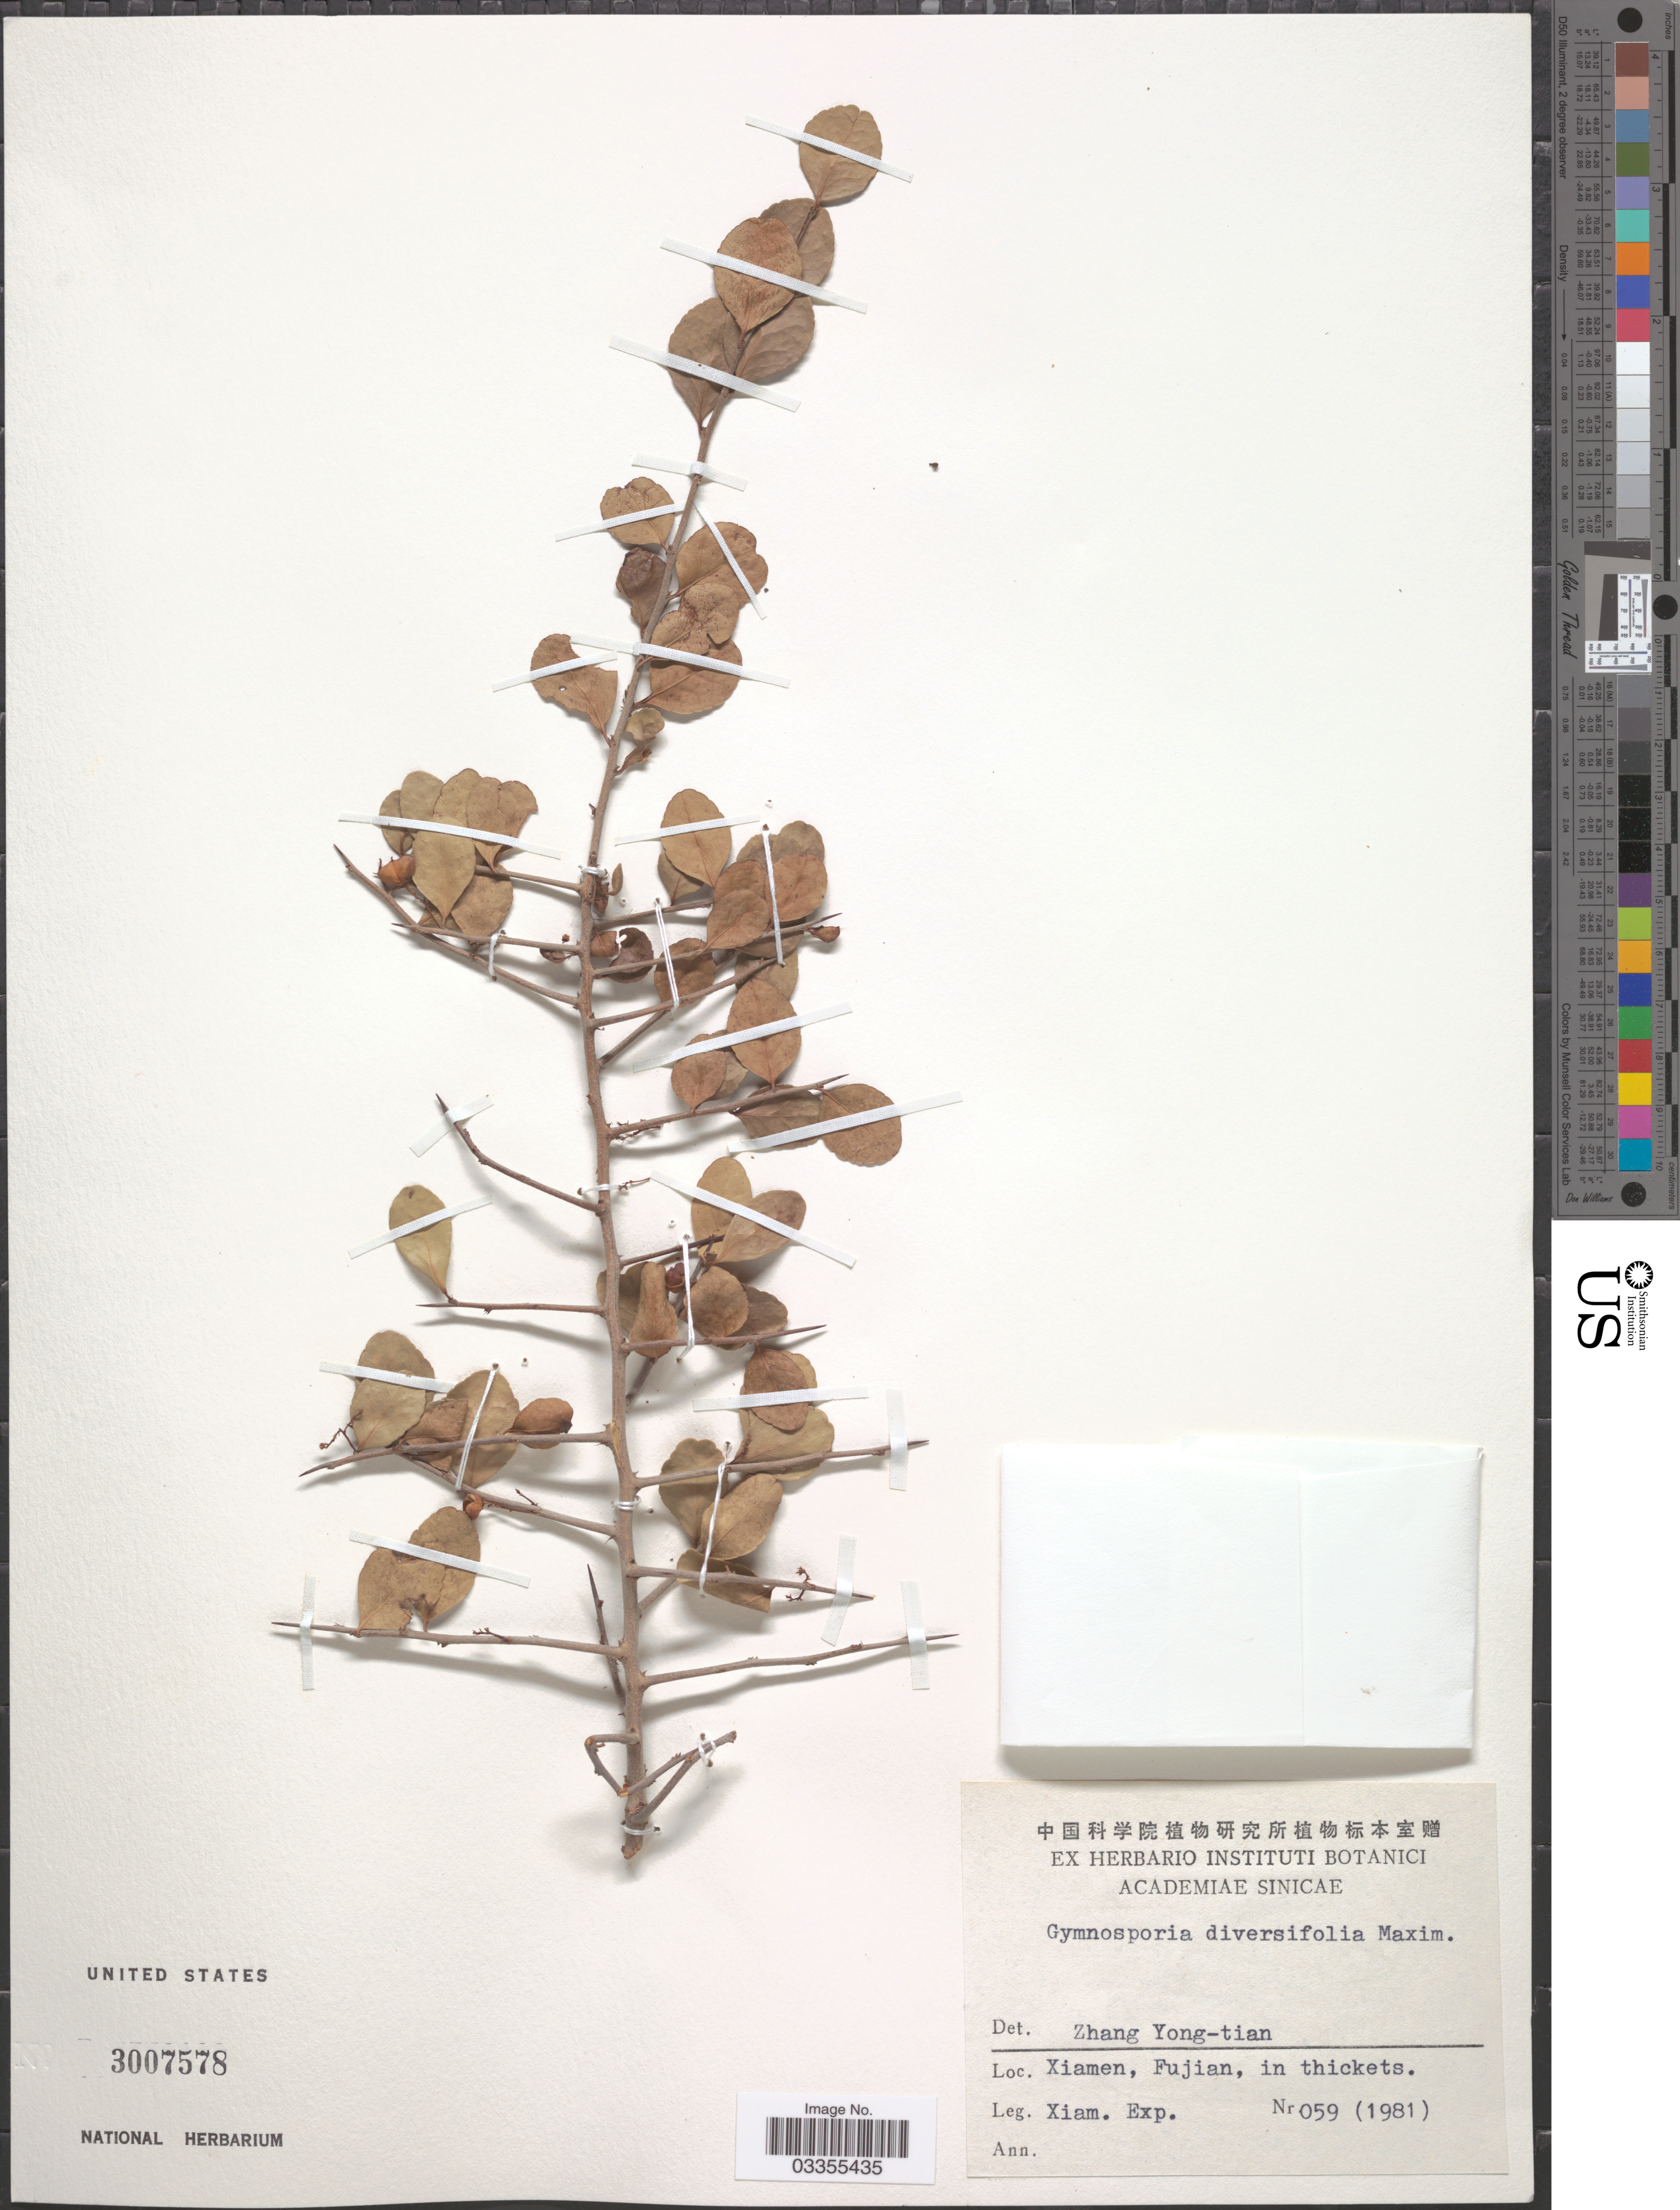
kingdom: Plantae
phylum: Tracheophyta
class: Magnoliopsida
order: Celastrales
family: Celastraceae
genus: Gymnosporia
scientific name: Gymnosporia diversifolia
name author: Maxim.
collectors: Xiamen Expedition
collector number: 059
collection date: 1981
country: China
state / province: Fujian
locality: Xiamen.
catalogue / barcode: US 3007578